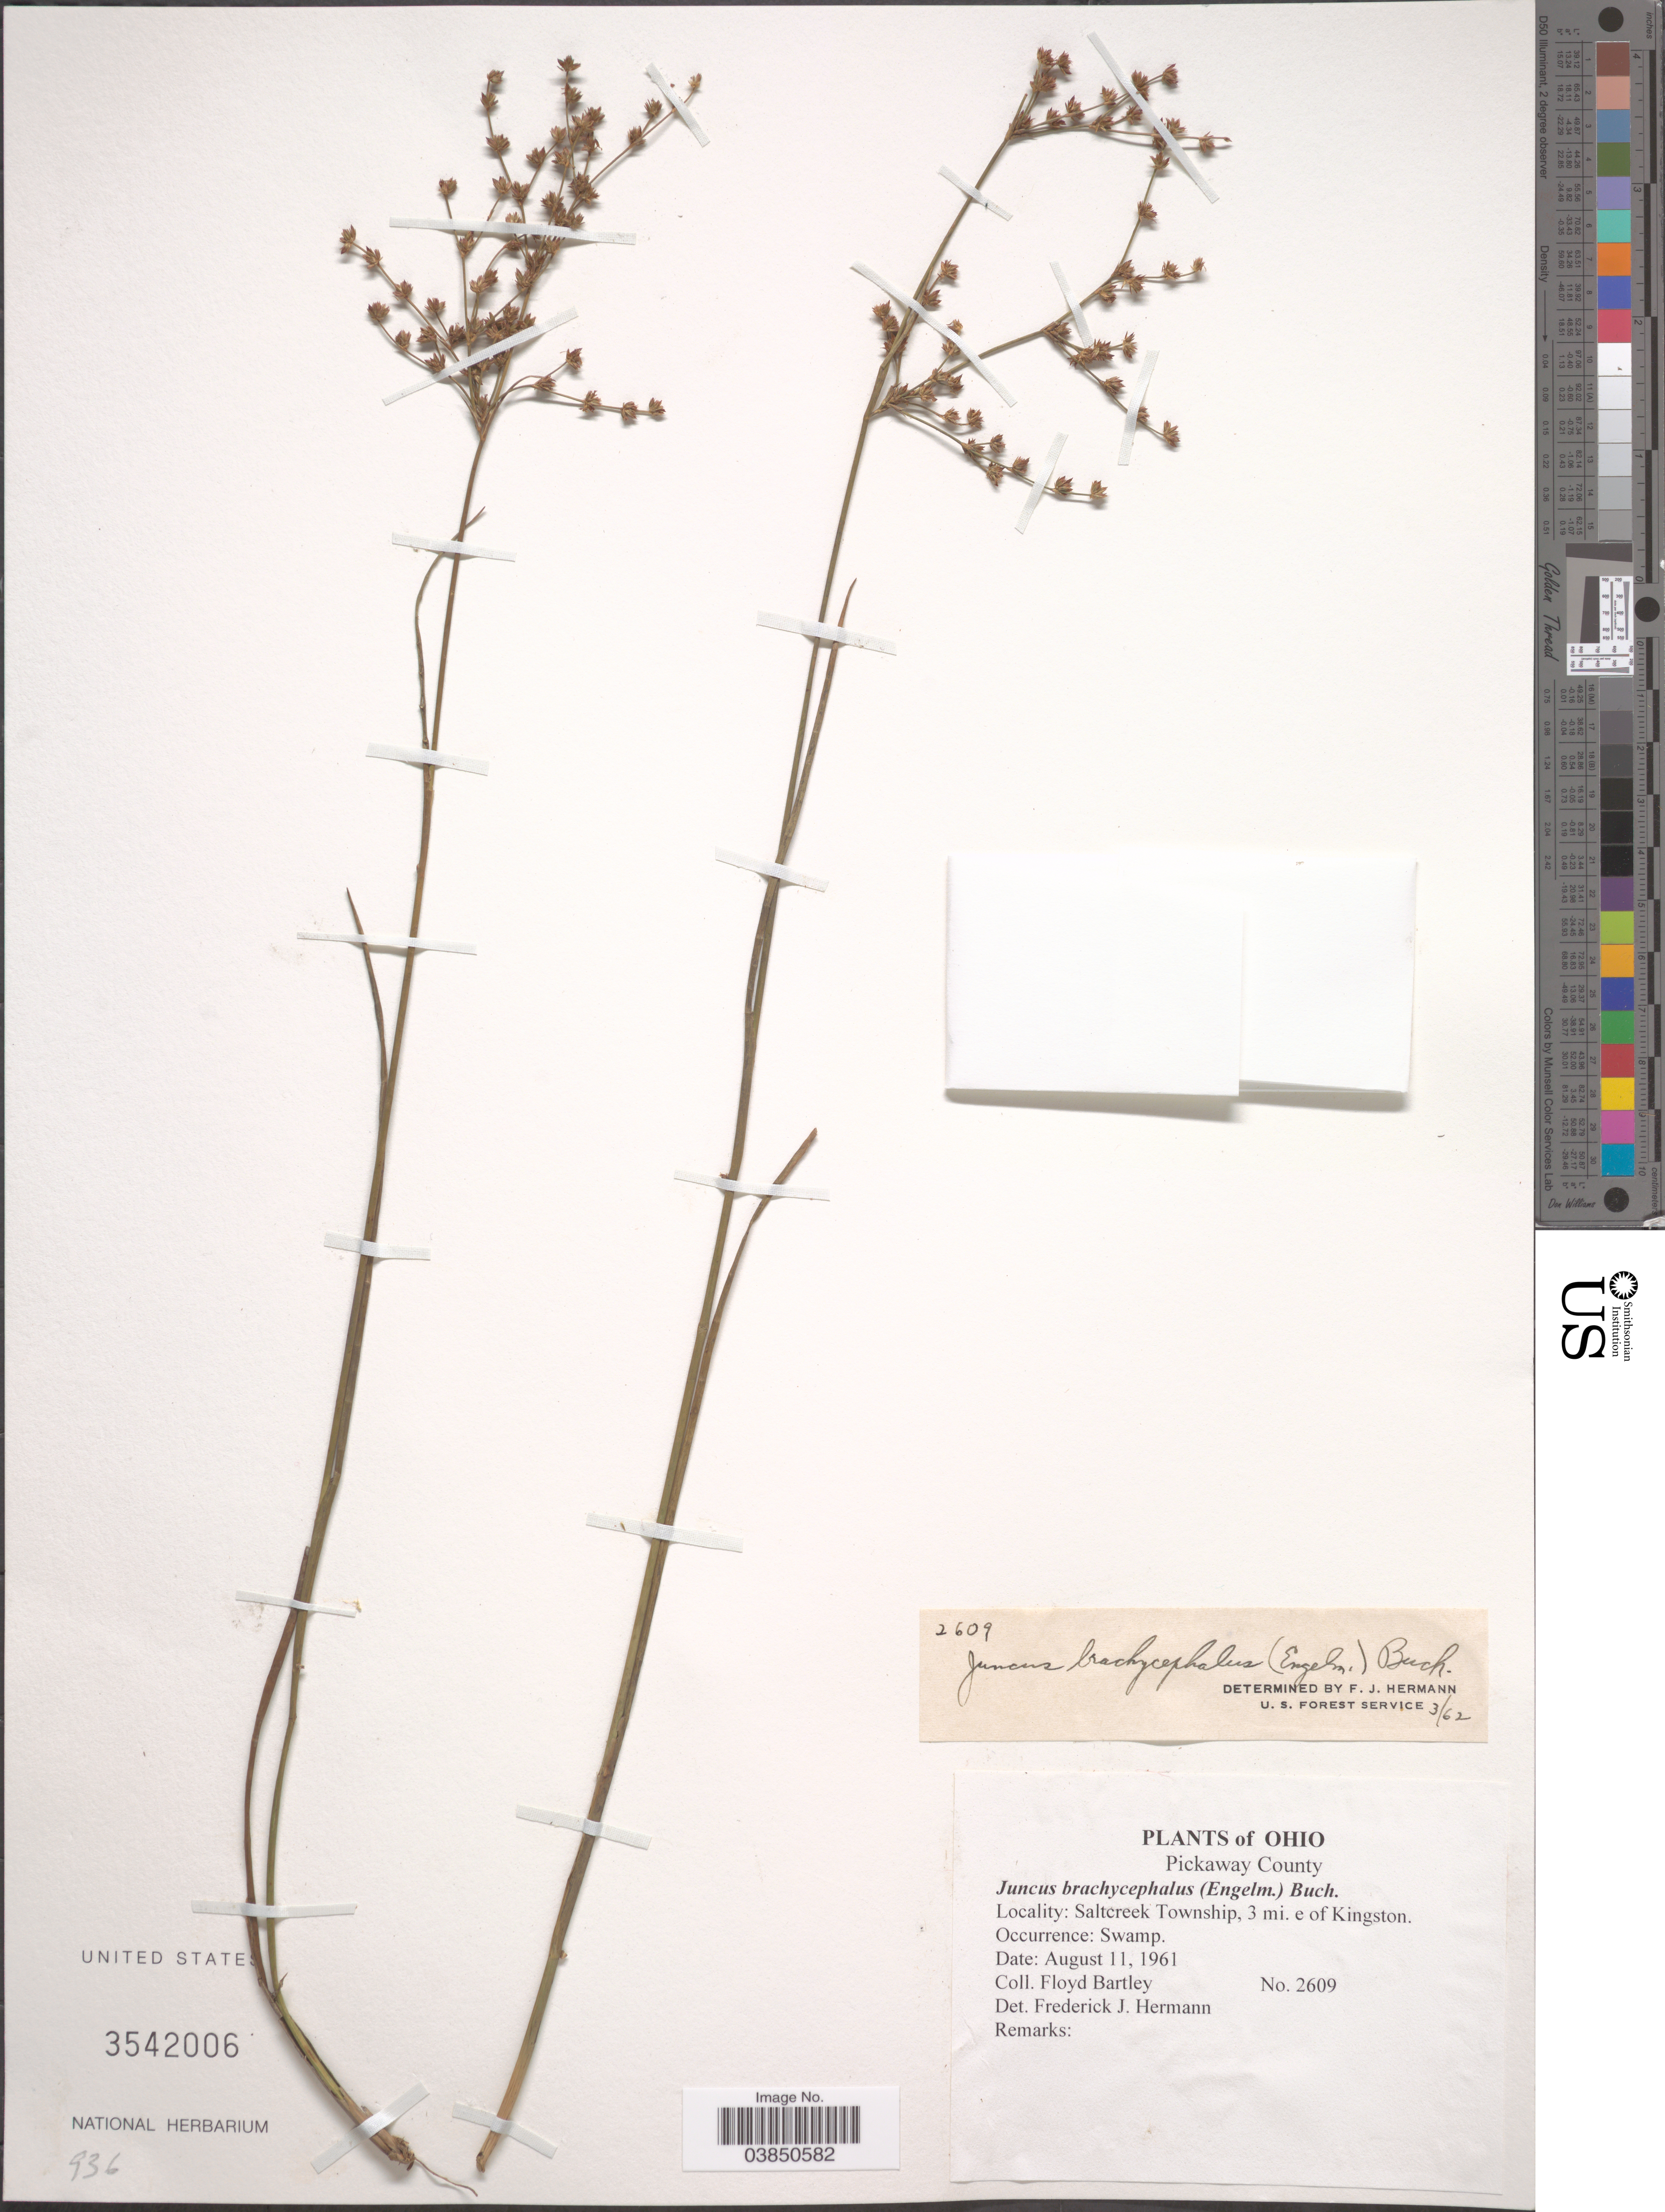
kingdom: Plantae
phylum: Tracheophyta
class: Liliopsida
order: Poales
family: Juncaceae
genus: Juncus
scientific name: Juncus brachycephalus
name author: (Engelm.) Buchenau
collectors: F. Bartley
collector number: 2609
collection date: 1961-08-11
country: United States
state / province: Ohio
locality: Pickaway County. Saltcreek Township, 3 mi. e of Kingston.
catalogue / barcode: US 3542006